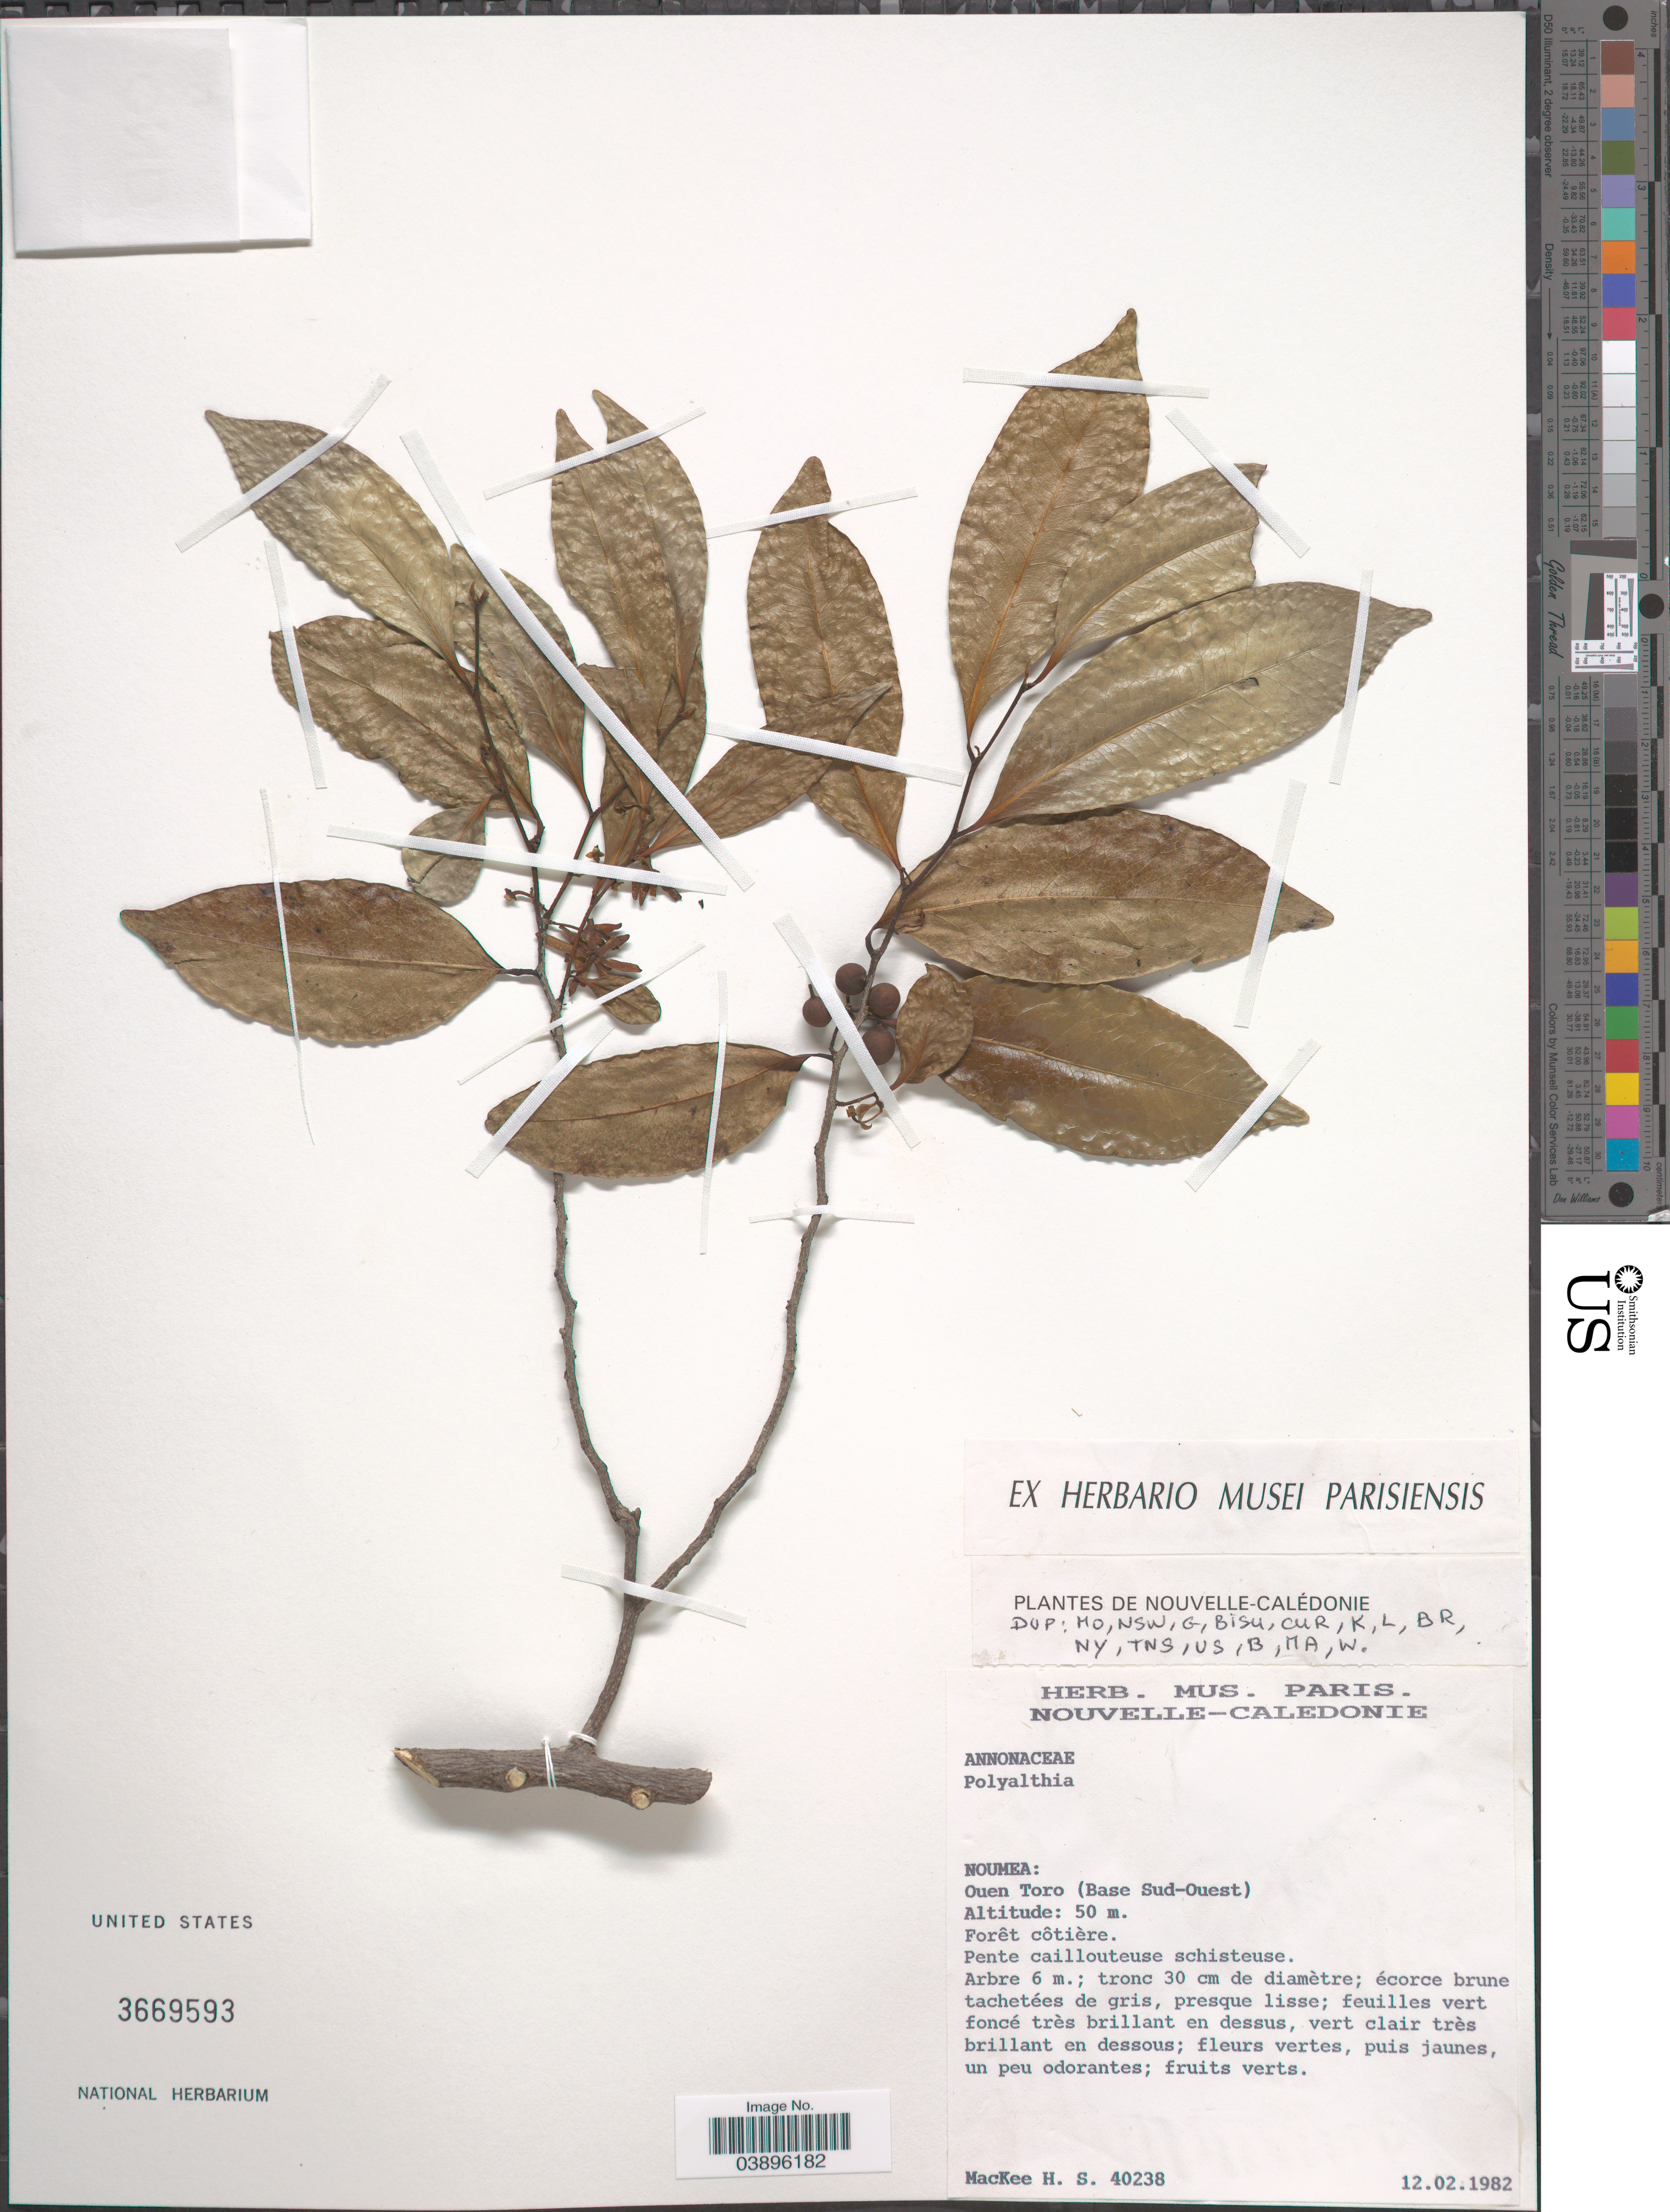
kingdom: Plantae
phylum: Tracheophyta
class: Magnoliopsida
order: Magnoliales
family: Annonaceae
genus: Polyalthia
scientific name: Polyalthia sp.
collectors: H. S. MacKee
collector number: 40238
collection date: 1982-02-12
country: New Caledonia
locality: Nouvelle-Caledonie. Noumea: Ouen Toro (Base Sud-Ouest).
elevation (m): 50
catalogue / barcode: US 3669593